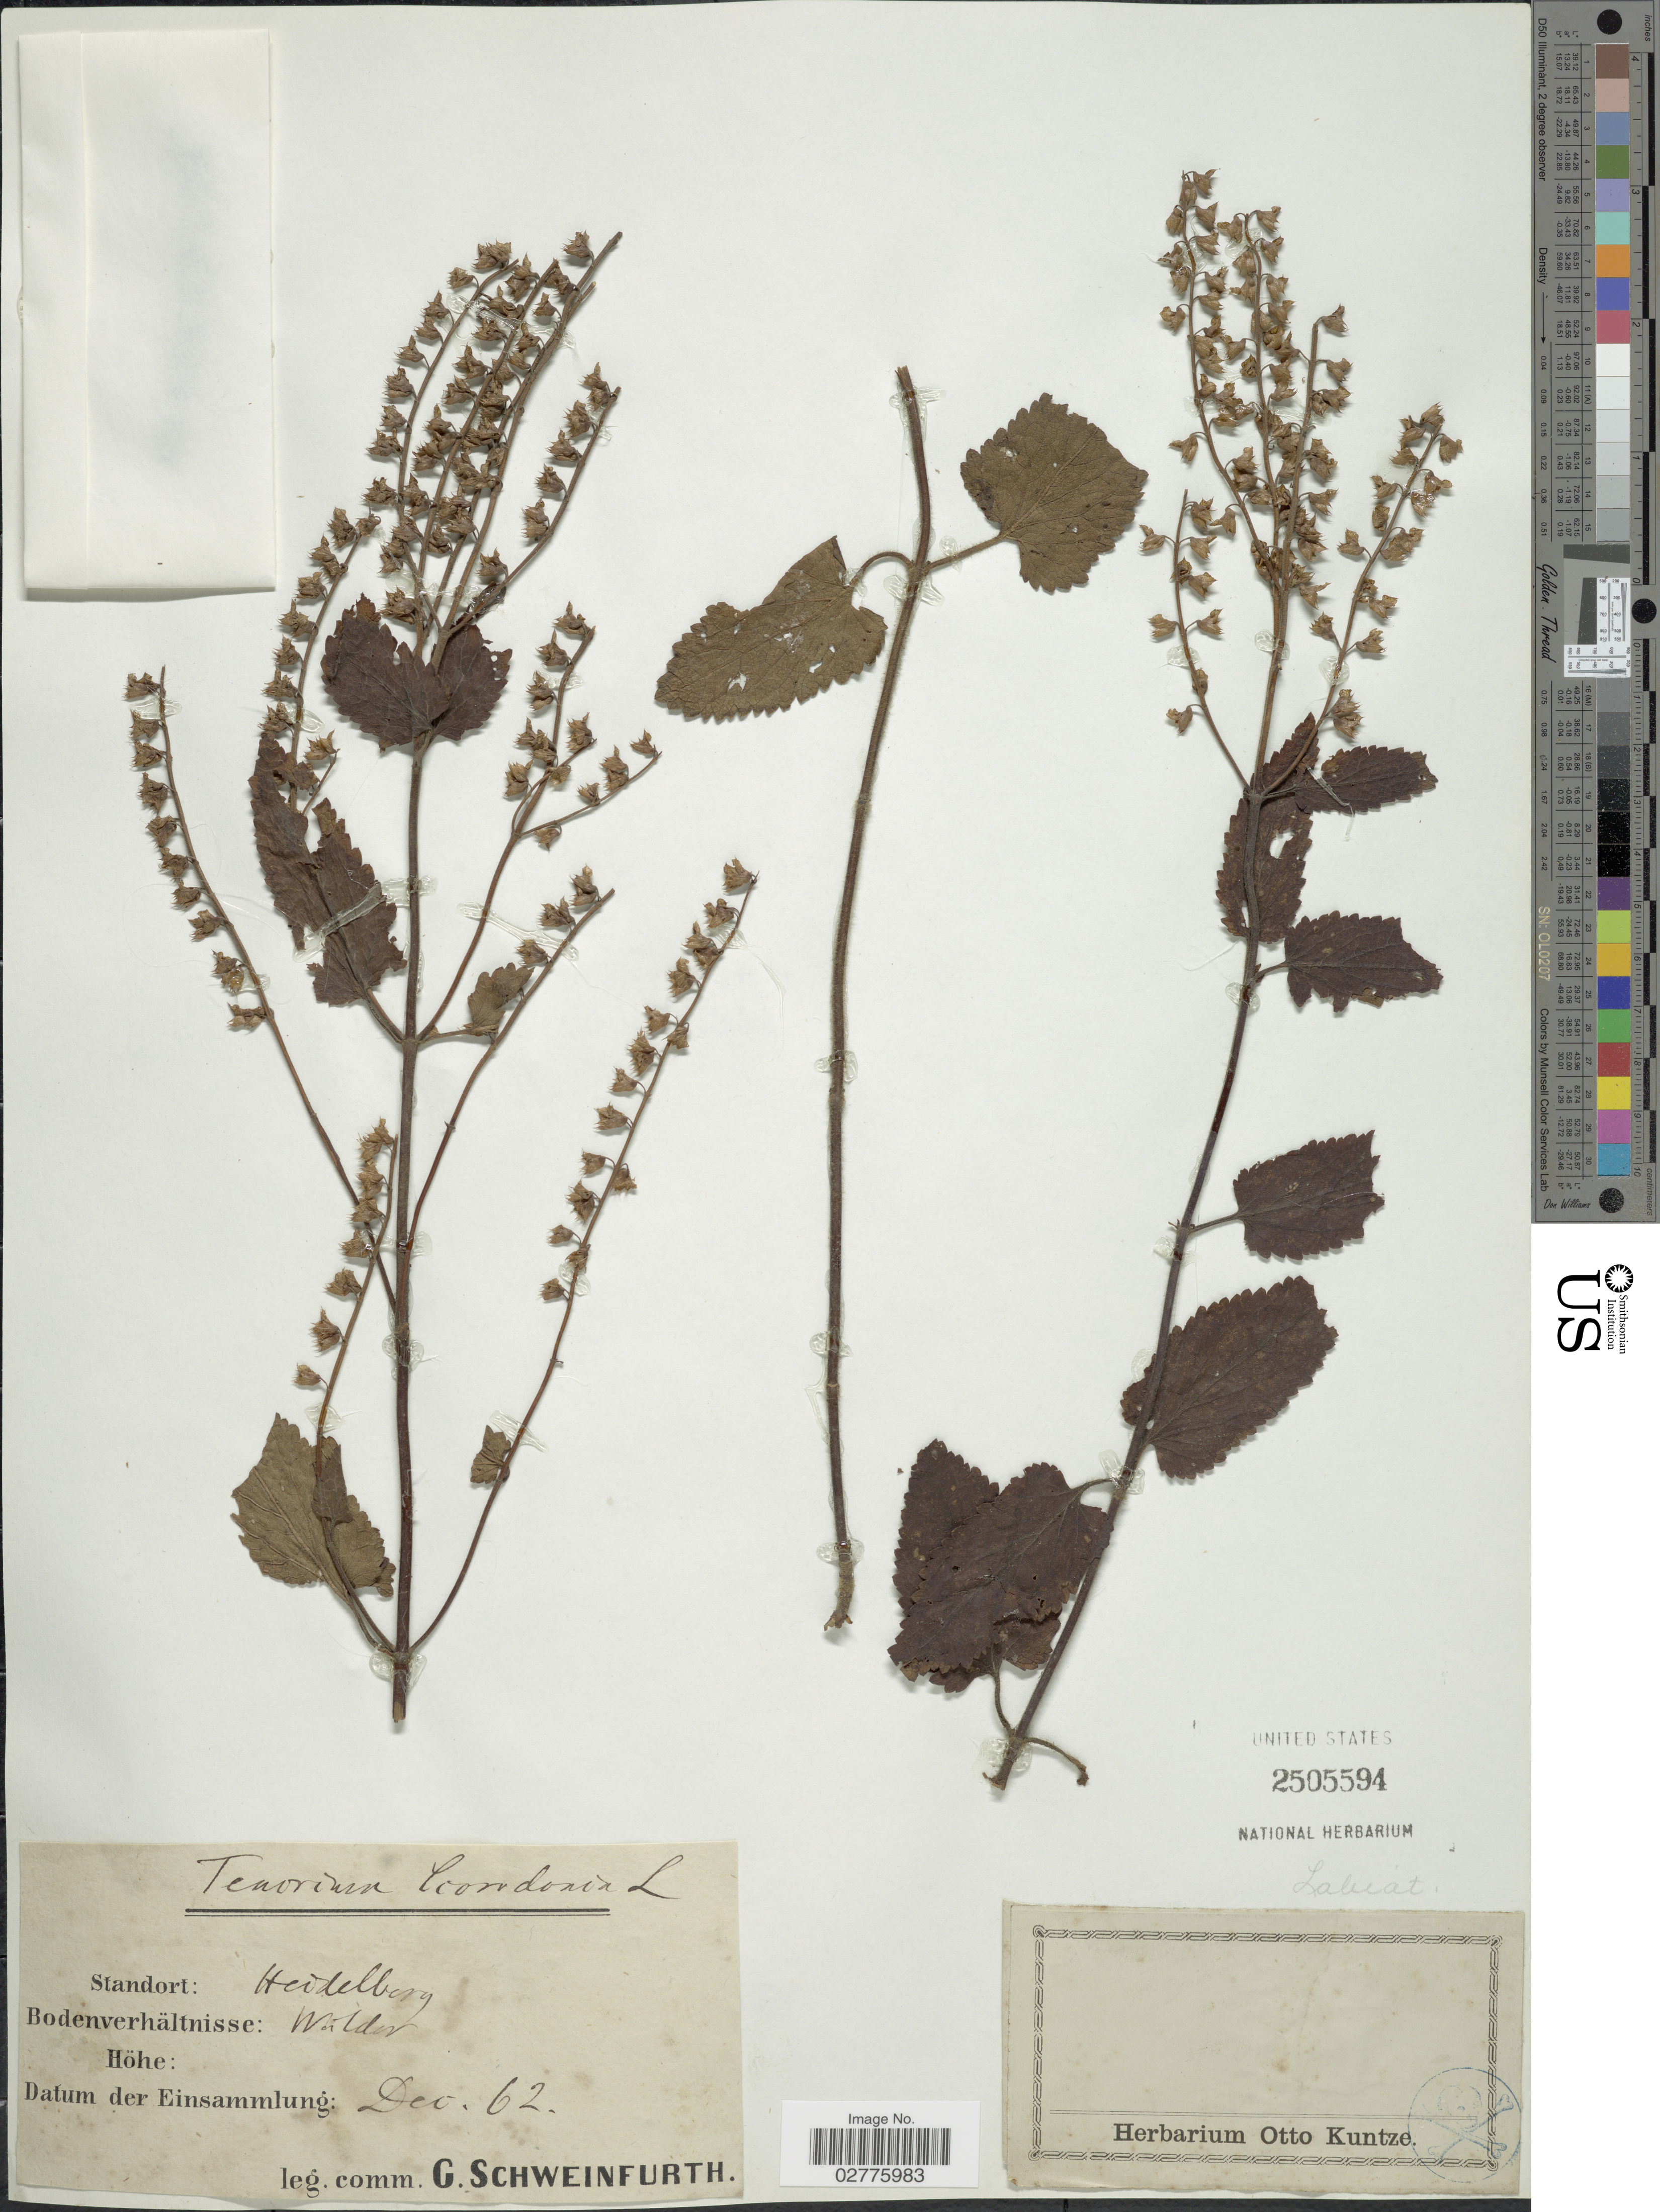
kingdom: Plantae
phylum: Tracheophyta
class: Magnoliopsida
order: Lamiales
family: Lamiaceae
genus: Teucrium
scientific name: Teucrium scorodonia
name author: L.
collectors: G. A. Schweinfurth (herbarium)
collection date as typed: Transcribed d/m/y: /12/62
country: Germany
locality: Heidelberg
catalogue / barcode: US 2505594